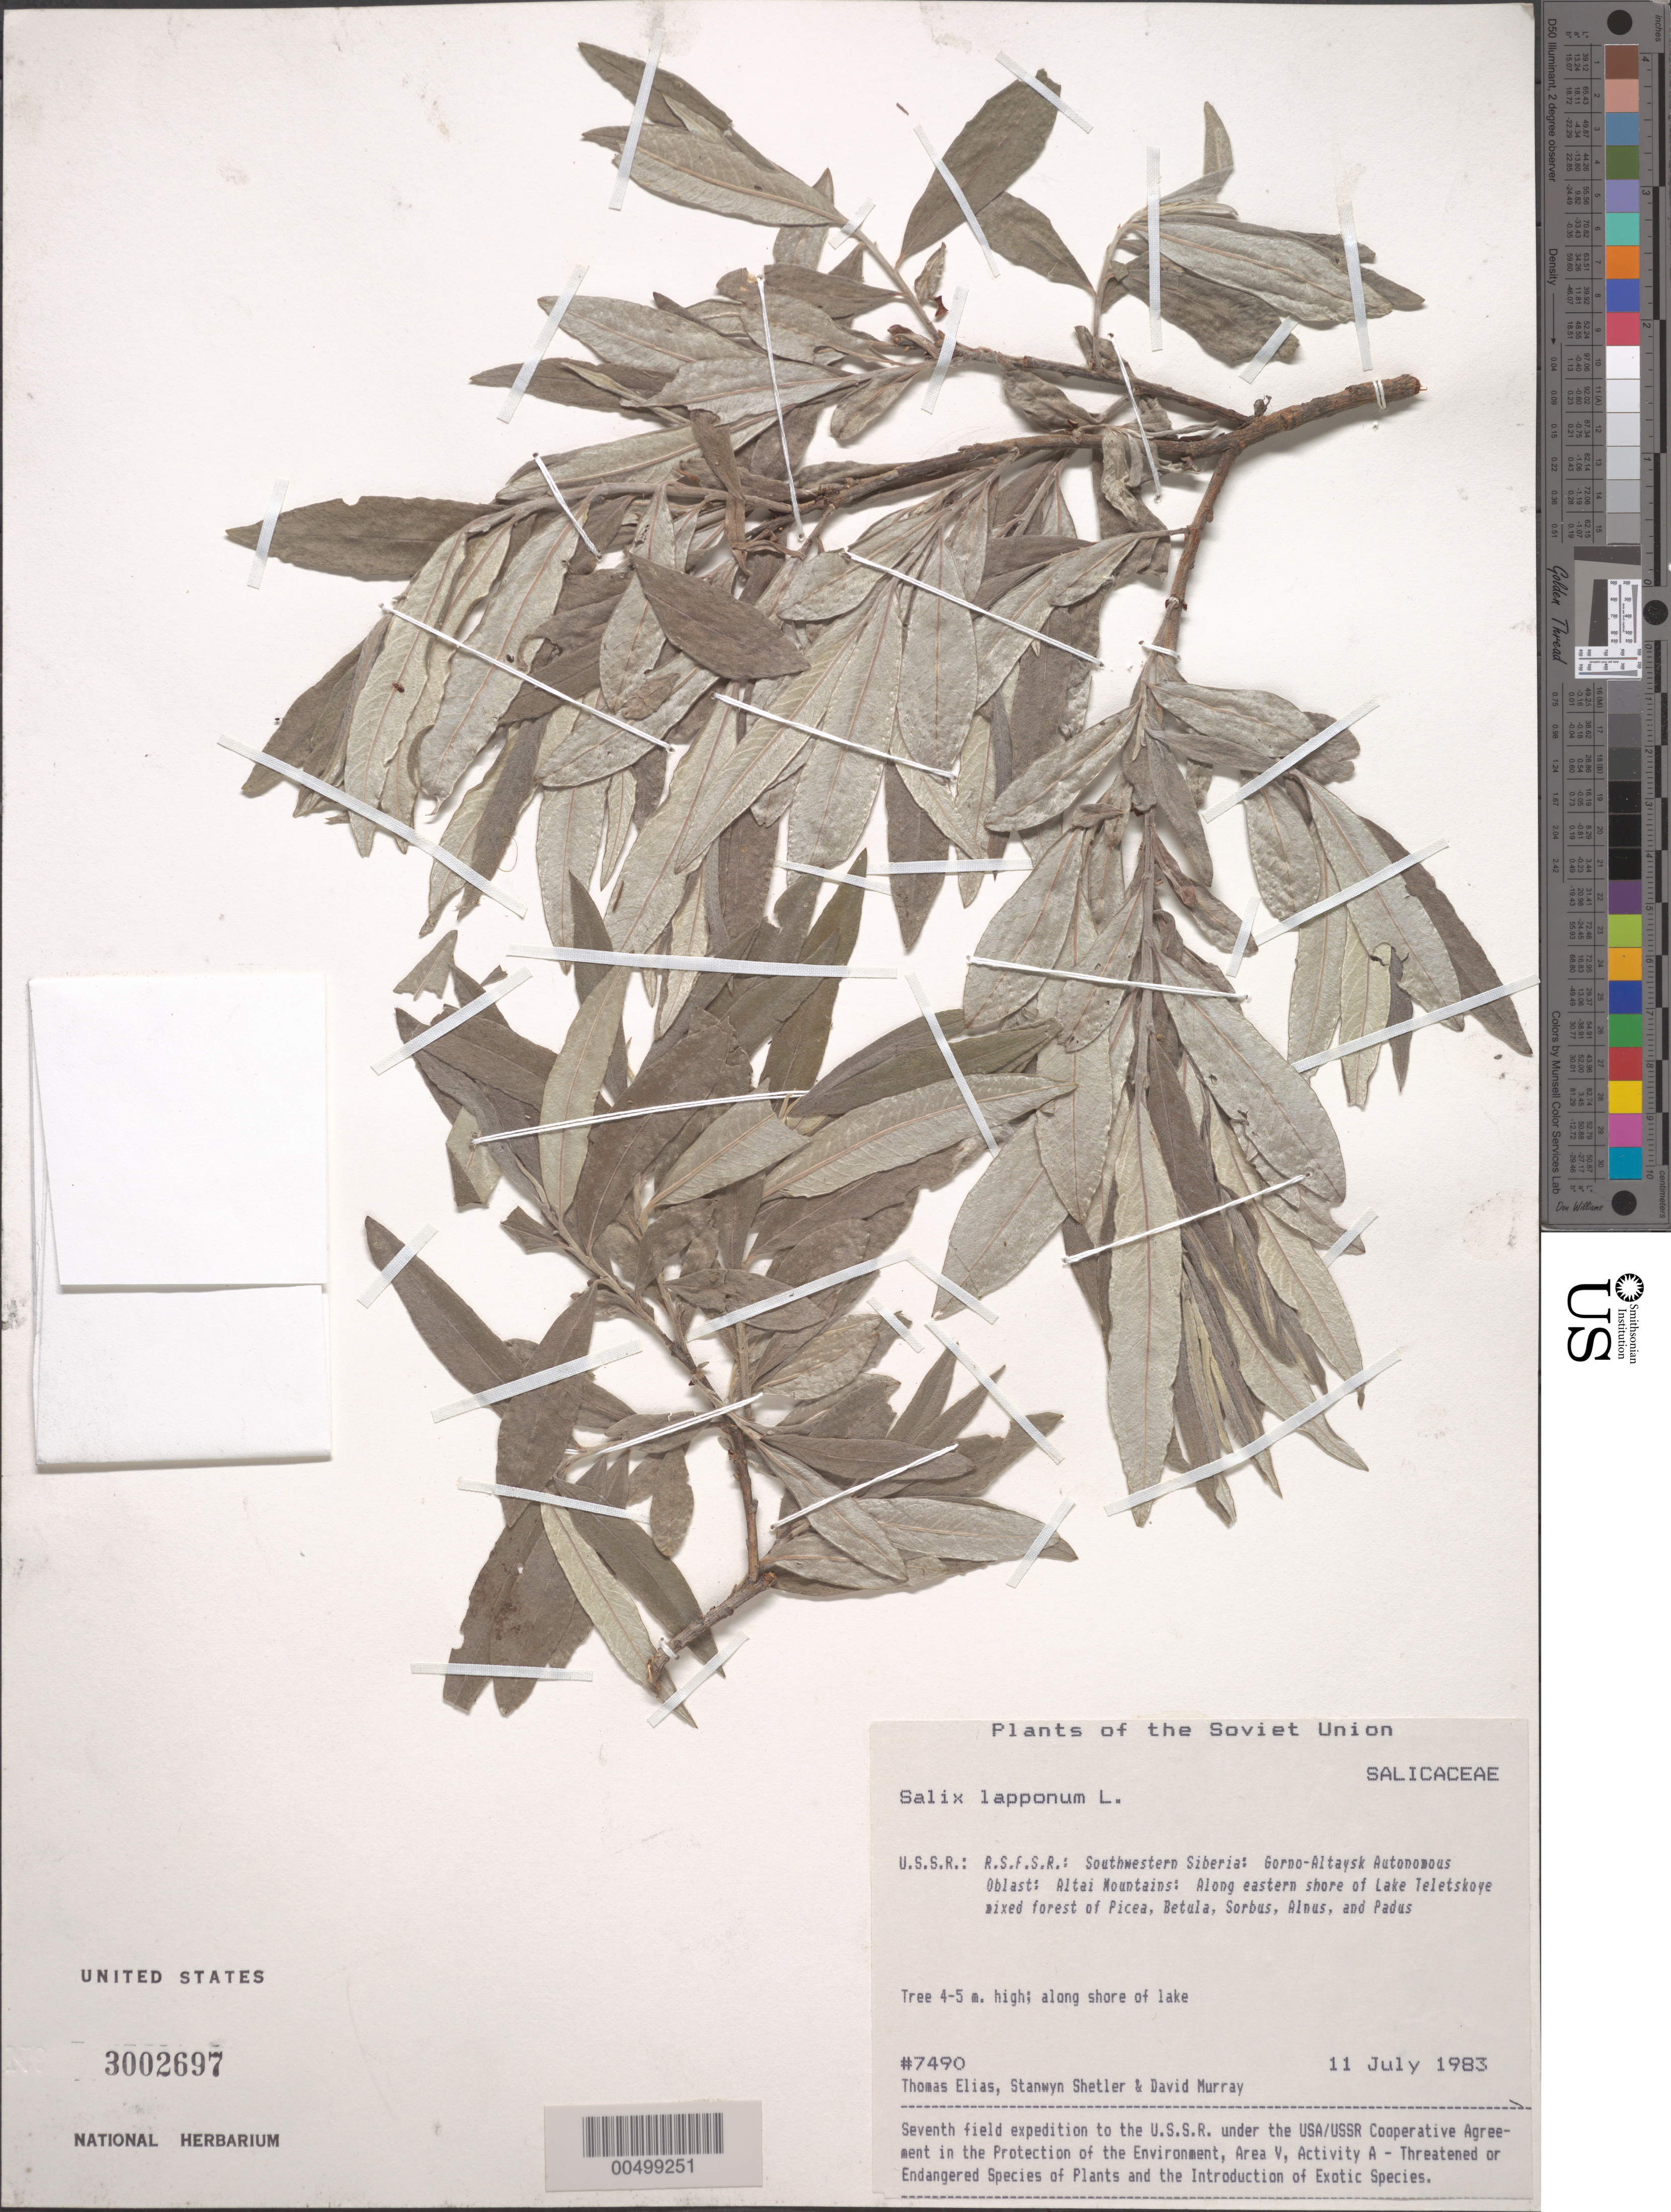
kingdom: Plantae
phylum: Tracheophyta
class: Magnoliopsida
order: Malpighiales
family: Salicaceae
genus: Salix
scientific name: Salix lapponum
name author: L.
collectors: T. Elias, S. Shetler & D. F. Murray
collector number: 7490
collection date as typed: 11 Jul 1983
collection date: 1983-07-11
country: Russian Federation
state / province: Altai Republic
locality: Altai Mountains, along eastern shore of Lake Teletskoye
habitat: mixed forest of Picea, Betula, Sorbus, Alnus, and Padus; along shore of lake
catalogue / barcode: US 3002697